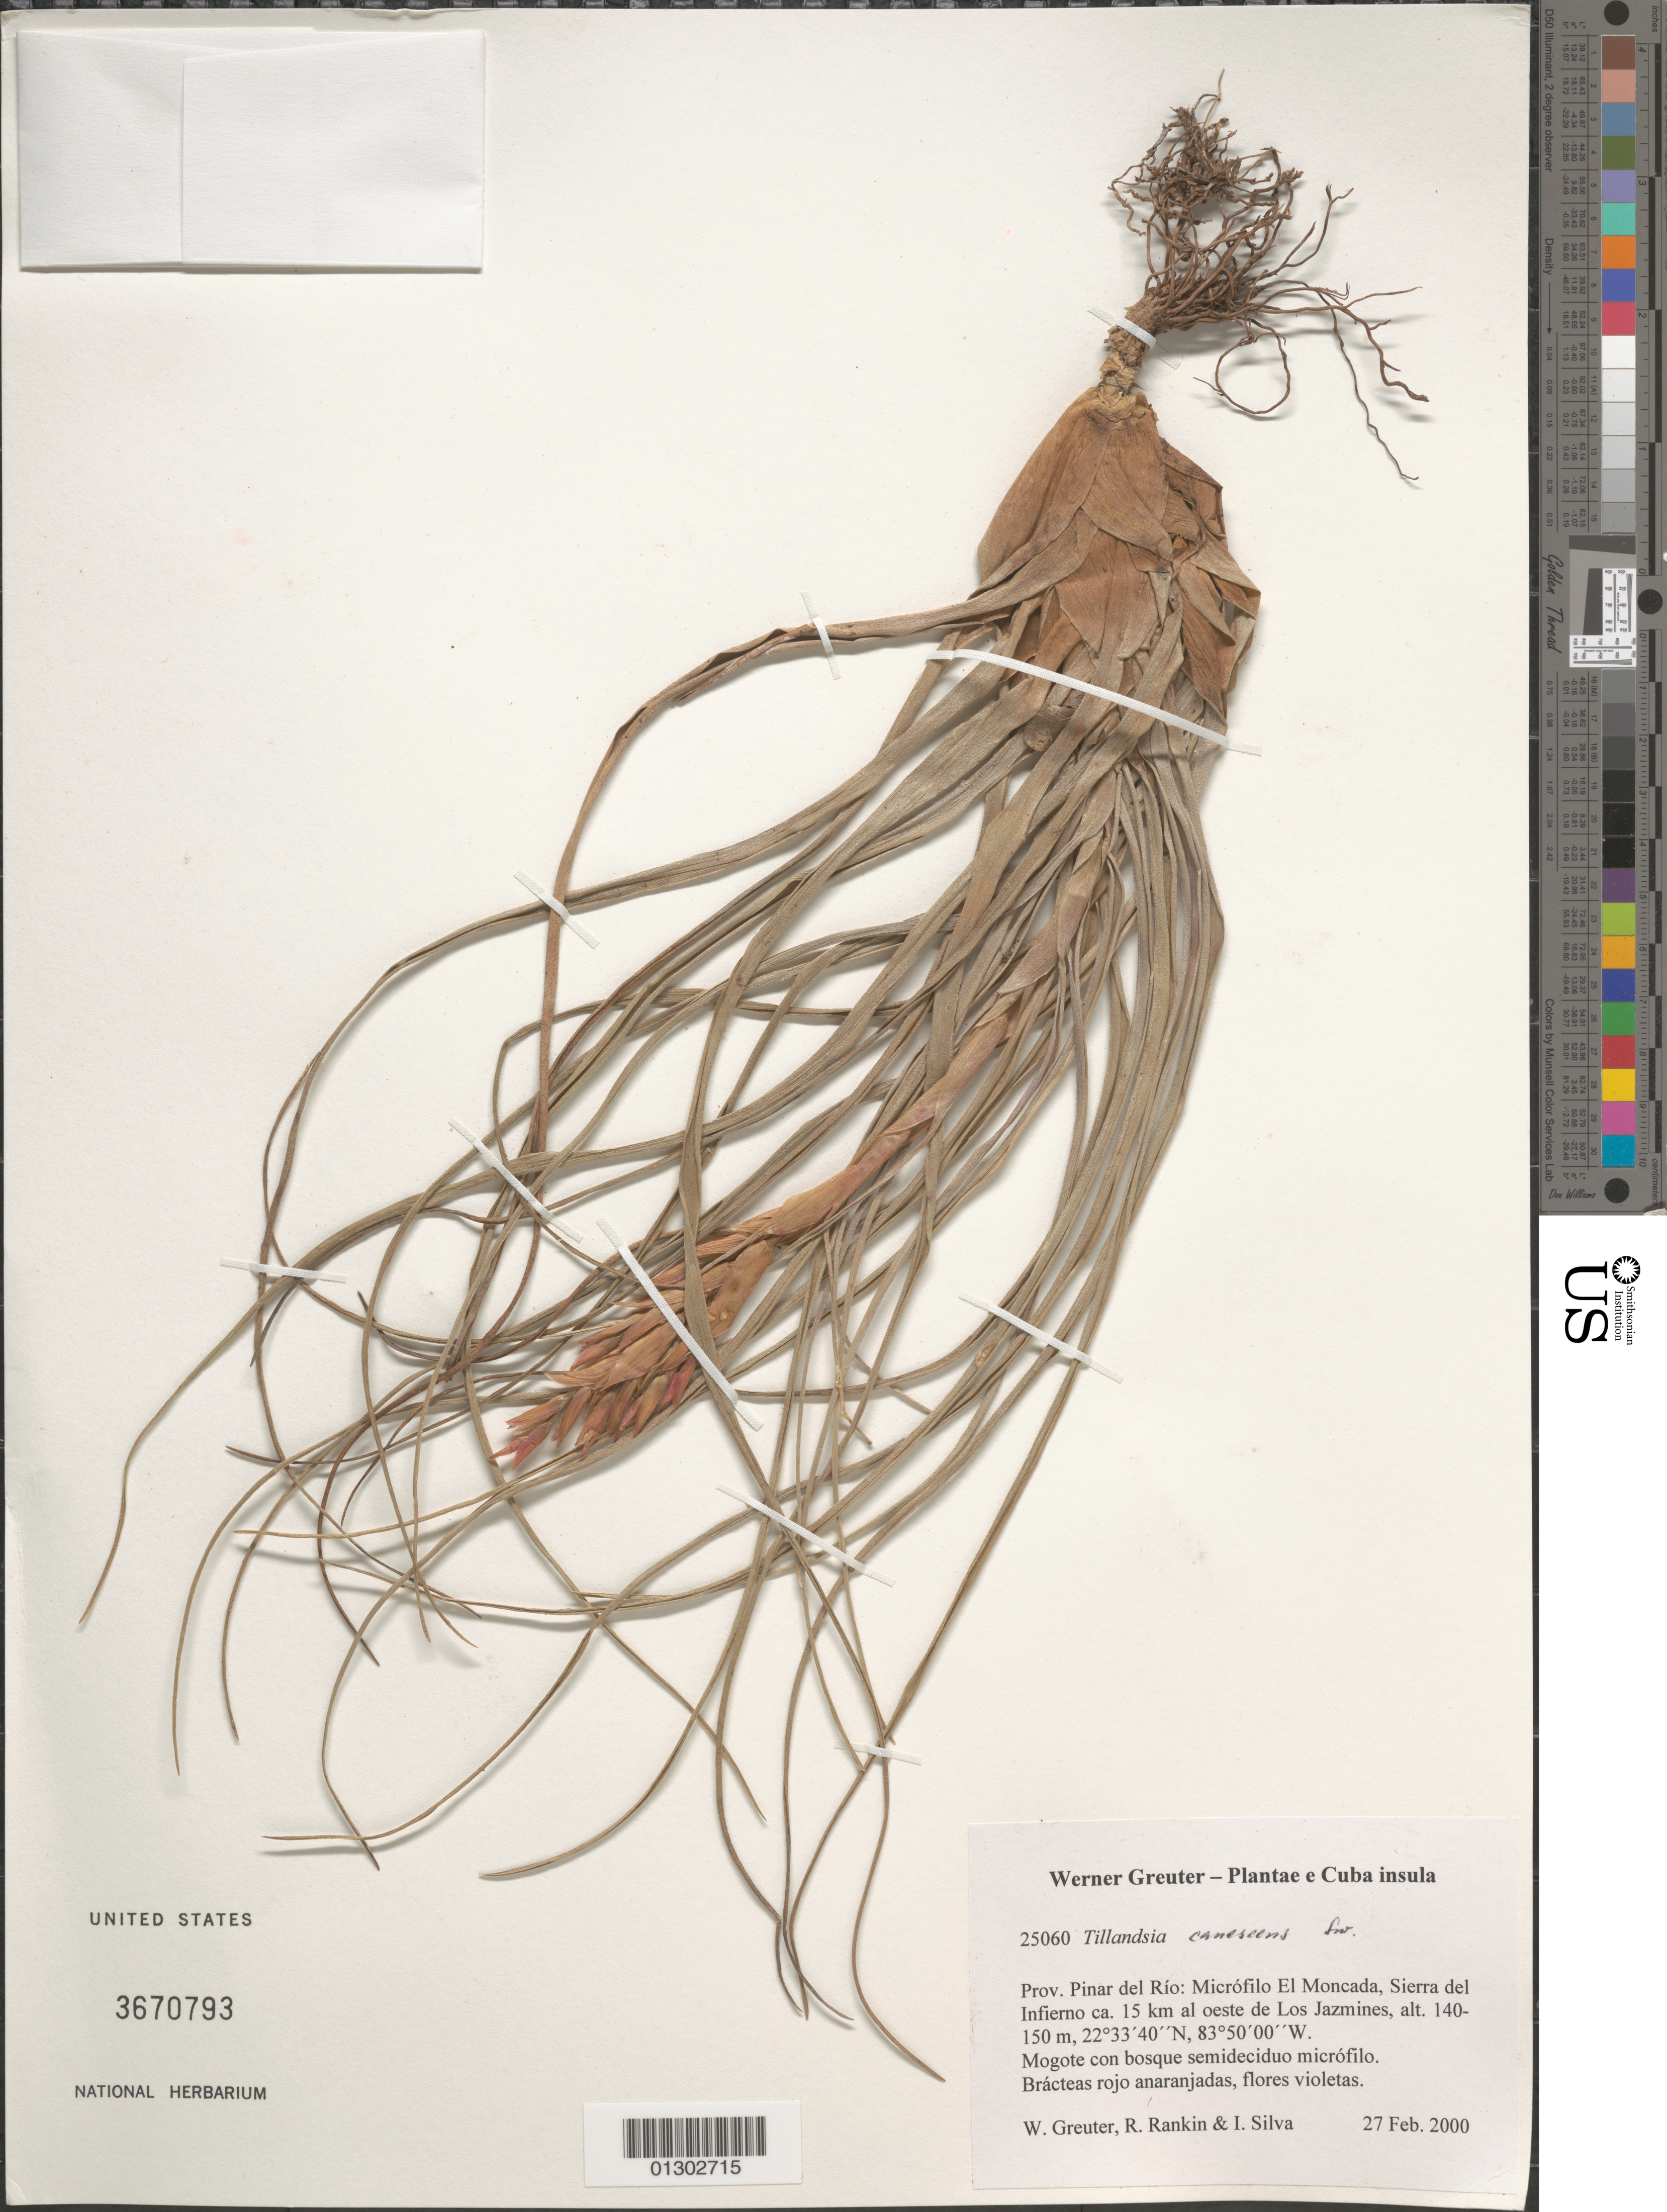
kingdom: Plantae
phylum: Tracheophyta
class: Liliopsida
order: Poales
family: Bromeliaceae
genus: Tillandsia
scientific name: Tillandsia canescens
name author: Sw.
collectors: W. R. Greuter, R. Rankin Rodriguez & I. Silva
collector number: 25060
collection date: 2000-02-27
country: Cuba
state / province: Pinar del Rio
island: Cuba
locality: El Monocada, Sierra del Infierno ca. 15 km al oeste de Los Jazmines.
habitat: Mogote con bosque semideciduo micrófilo.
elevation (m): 140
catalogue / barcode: US 3670793